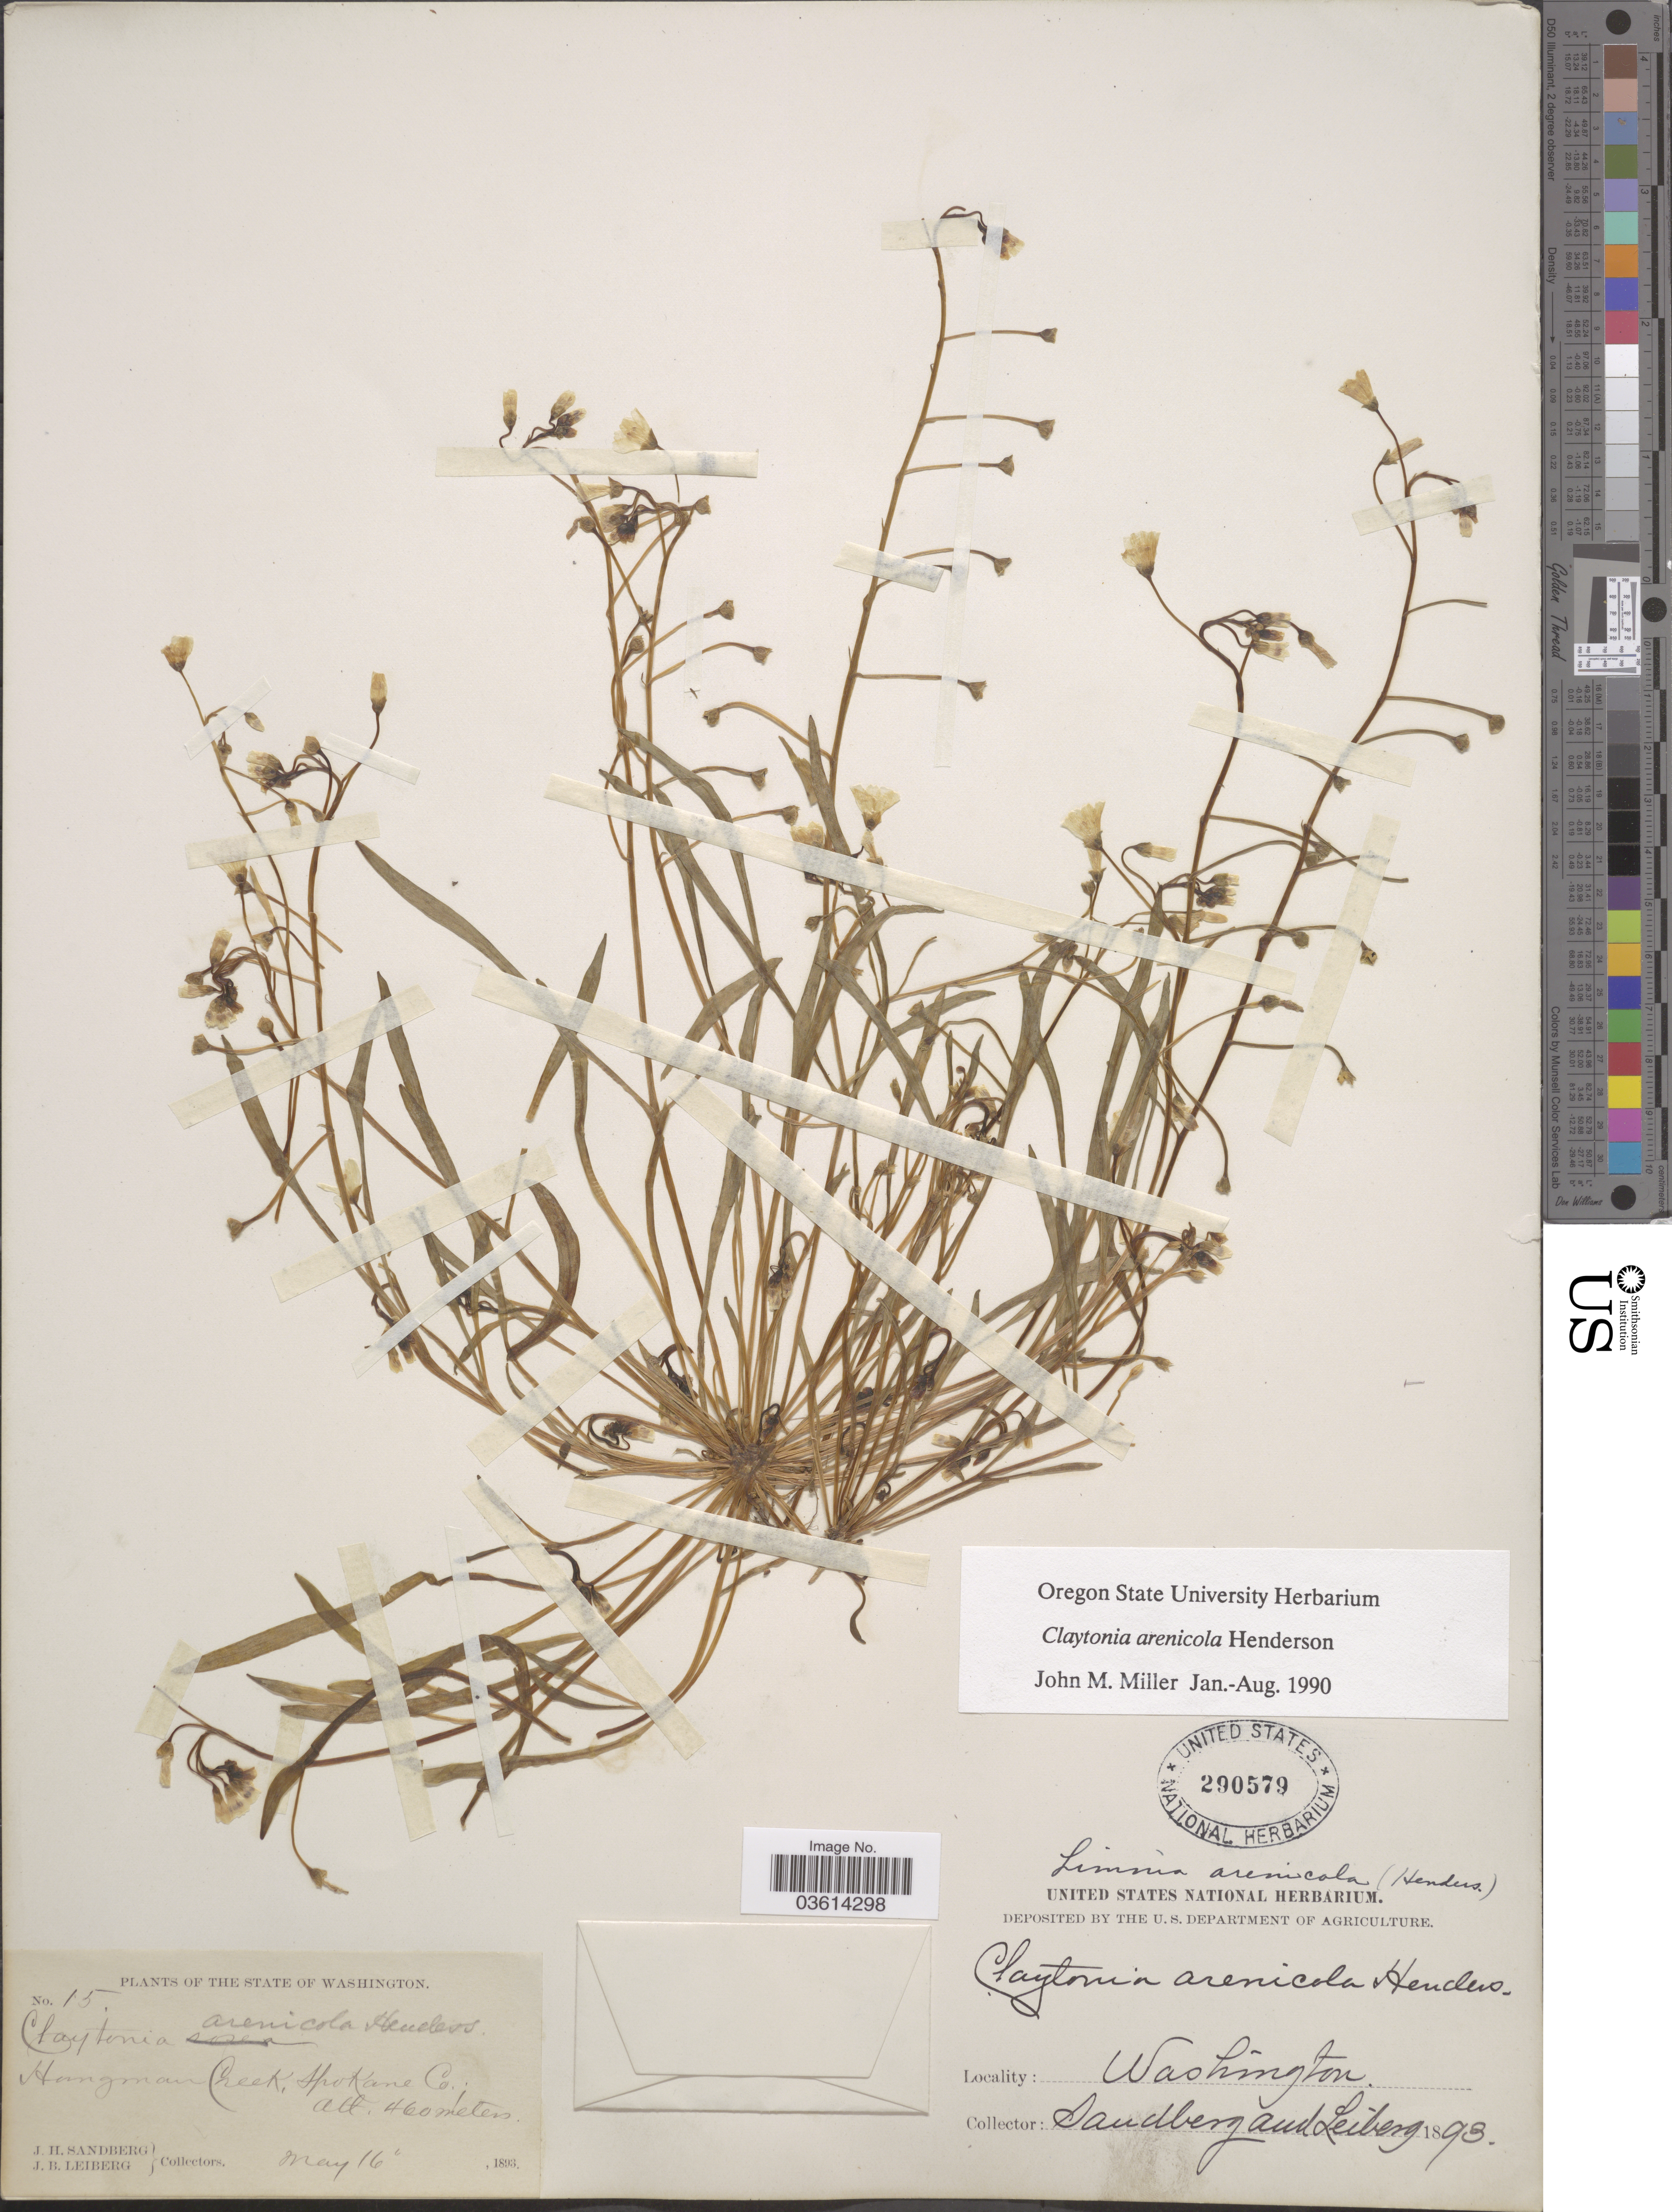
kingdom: Plantae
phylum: Tracheophyta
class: Magnoliopsida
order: Caryophyllales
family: Montiaceae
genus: Claytonia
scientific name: Claytonia arenicola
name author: L.F. Hend.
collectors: J. H. Sandberg & J. B. Leiberg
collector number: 15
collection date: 1893-05-16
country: United States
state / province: Washington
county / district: Spokane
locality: Hangman Creek, Spokane Co.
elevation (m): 460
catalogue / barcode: US 290579